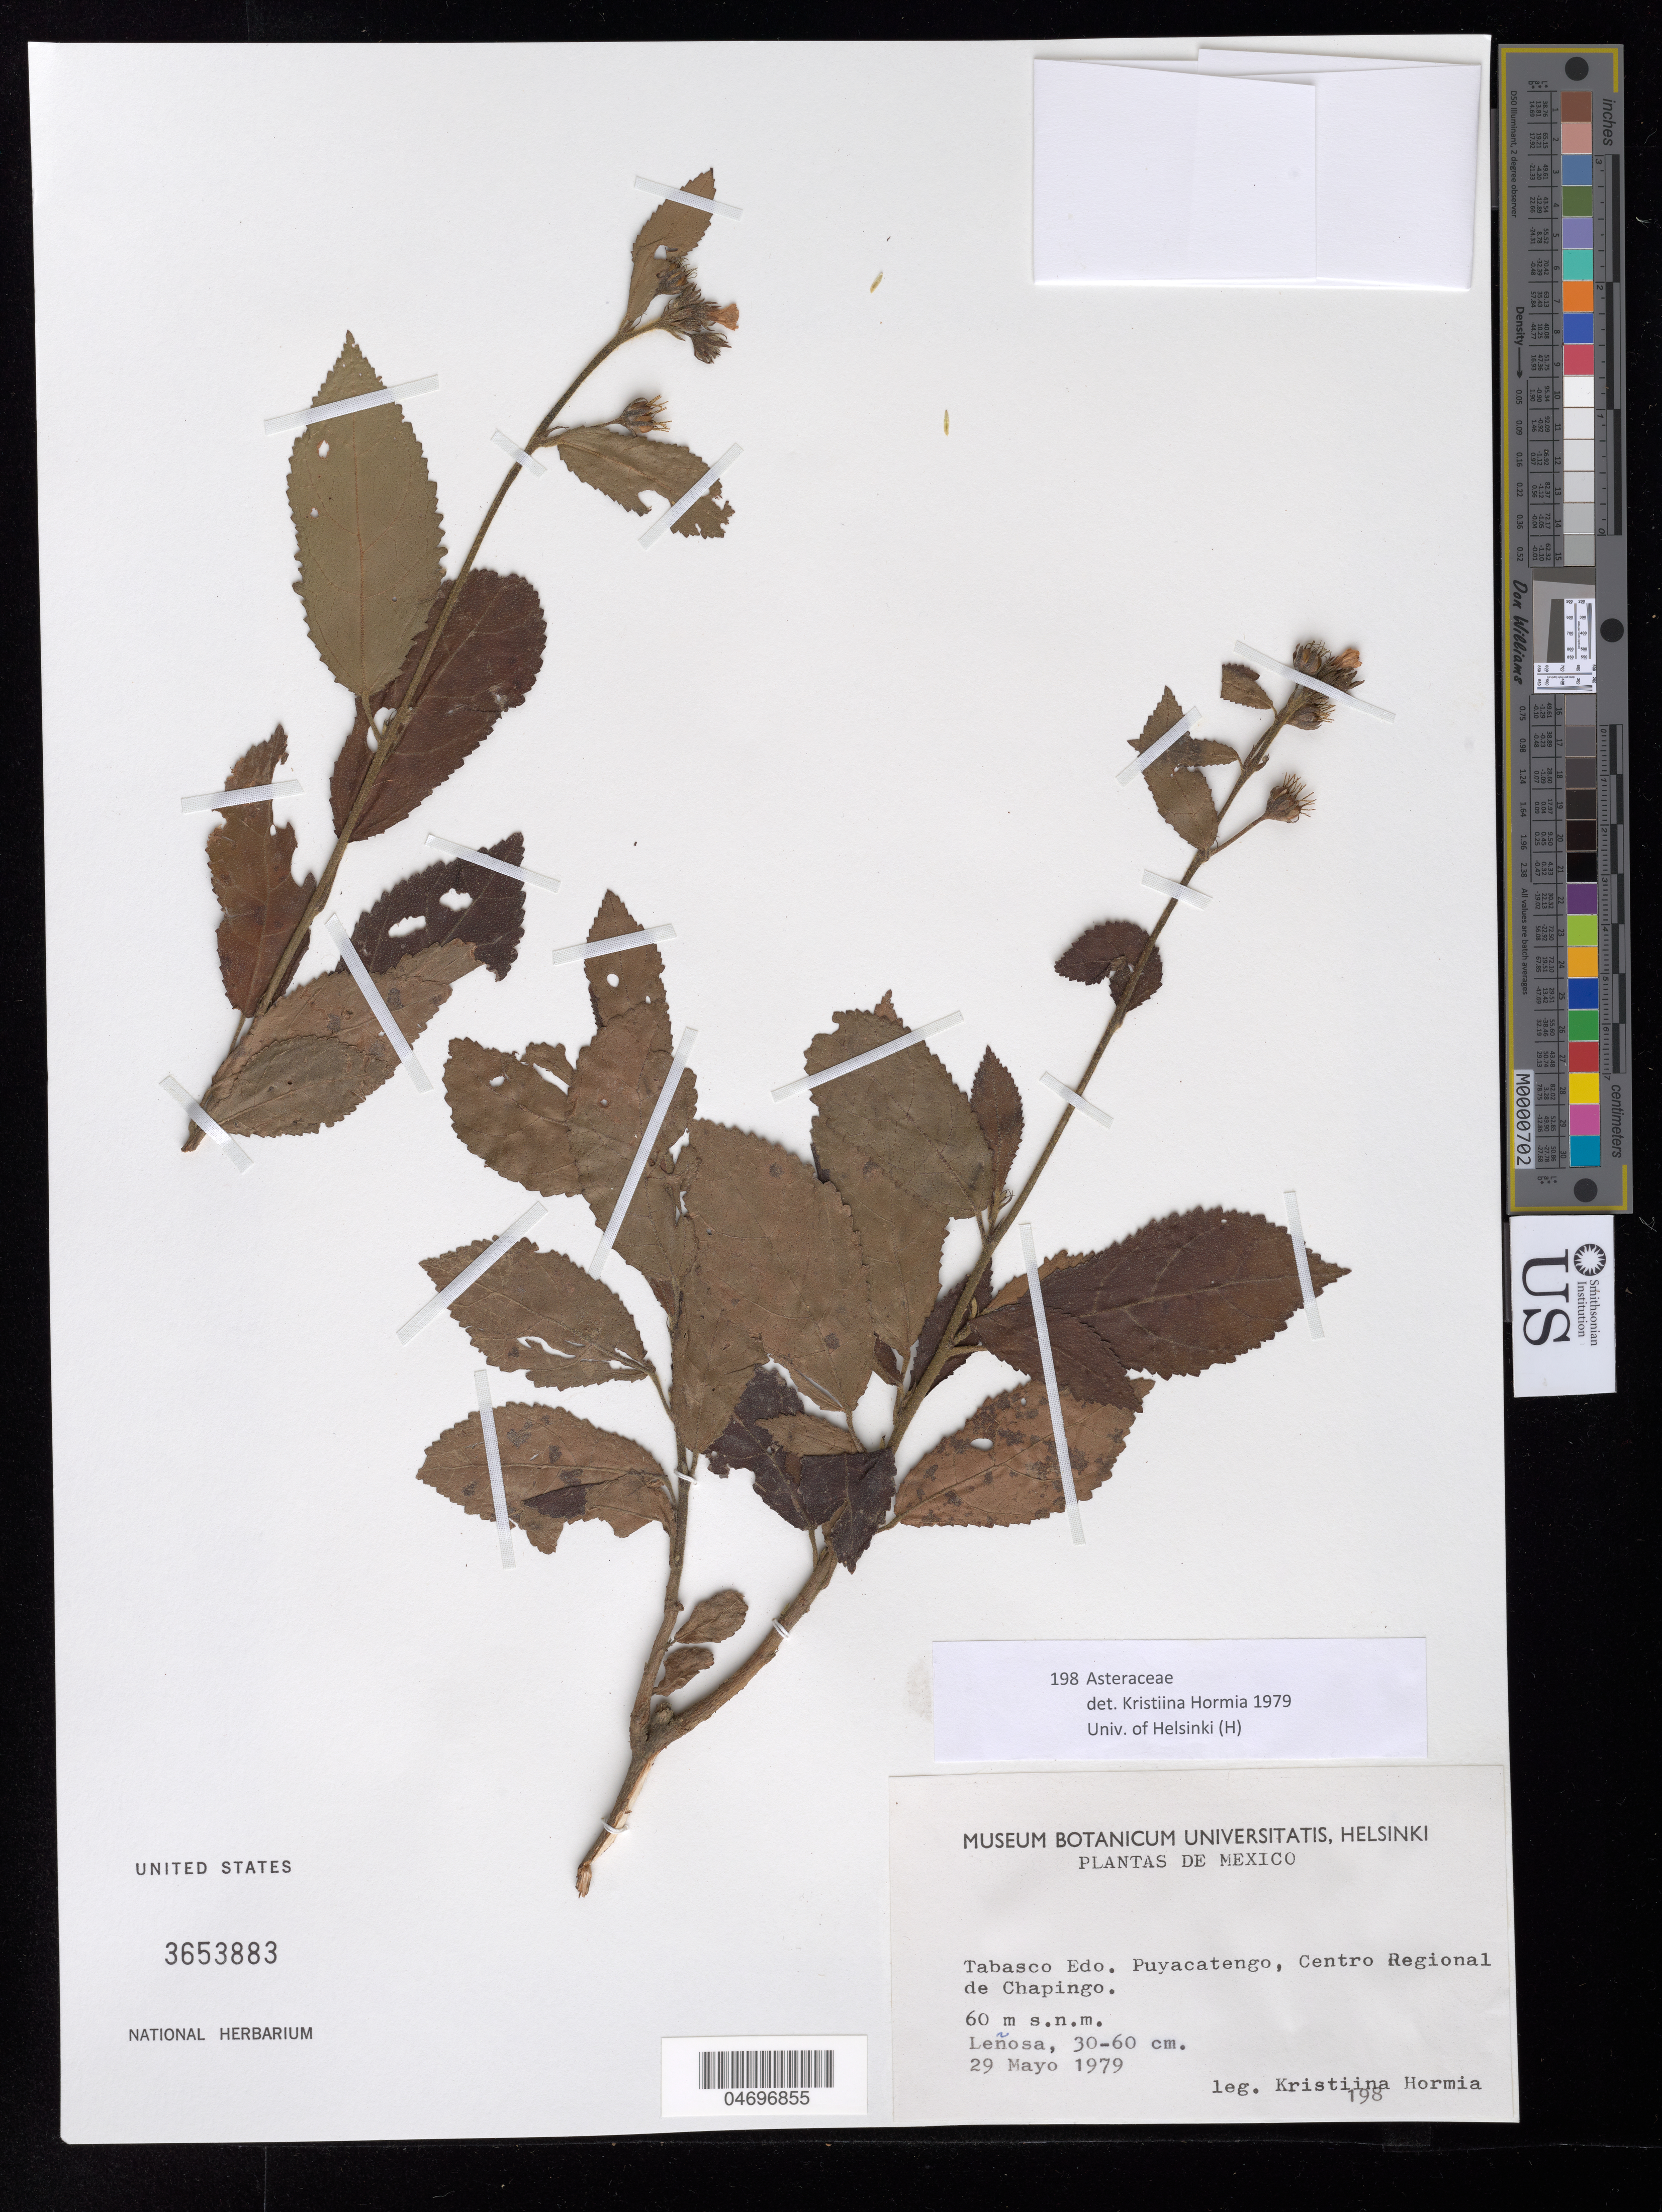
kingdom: Plantae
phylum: Tracheophyta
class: Magnoliopsida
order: Asterales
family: Asteraceae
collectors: K. Hormia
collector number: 198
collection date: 1979-05-29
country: Mexico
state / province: Tabasco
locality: Puyacatengo, Centro Regional de Chapingo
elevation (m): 60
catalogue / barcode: US 3653883